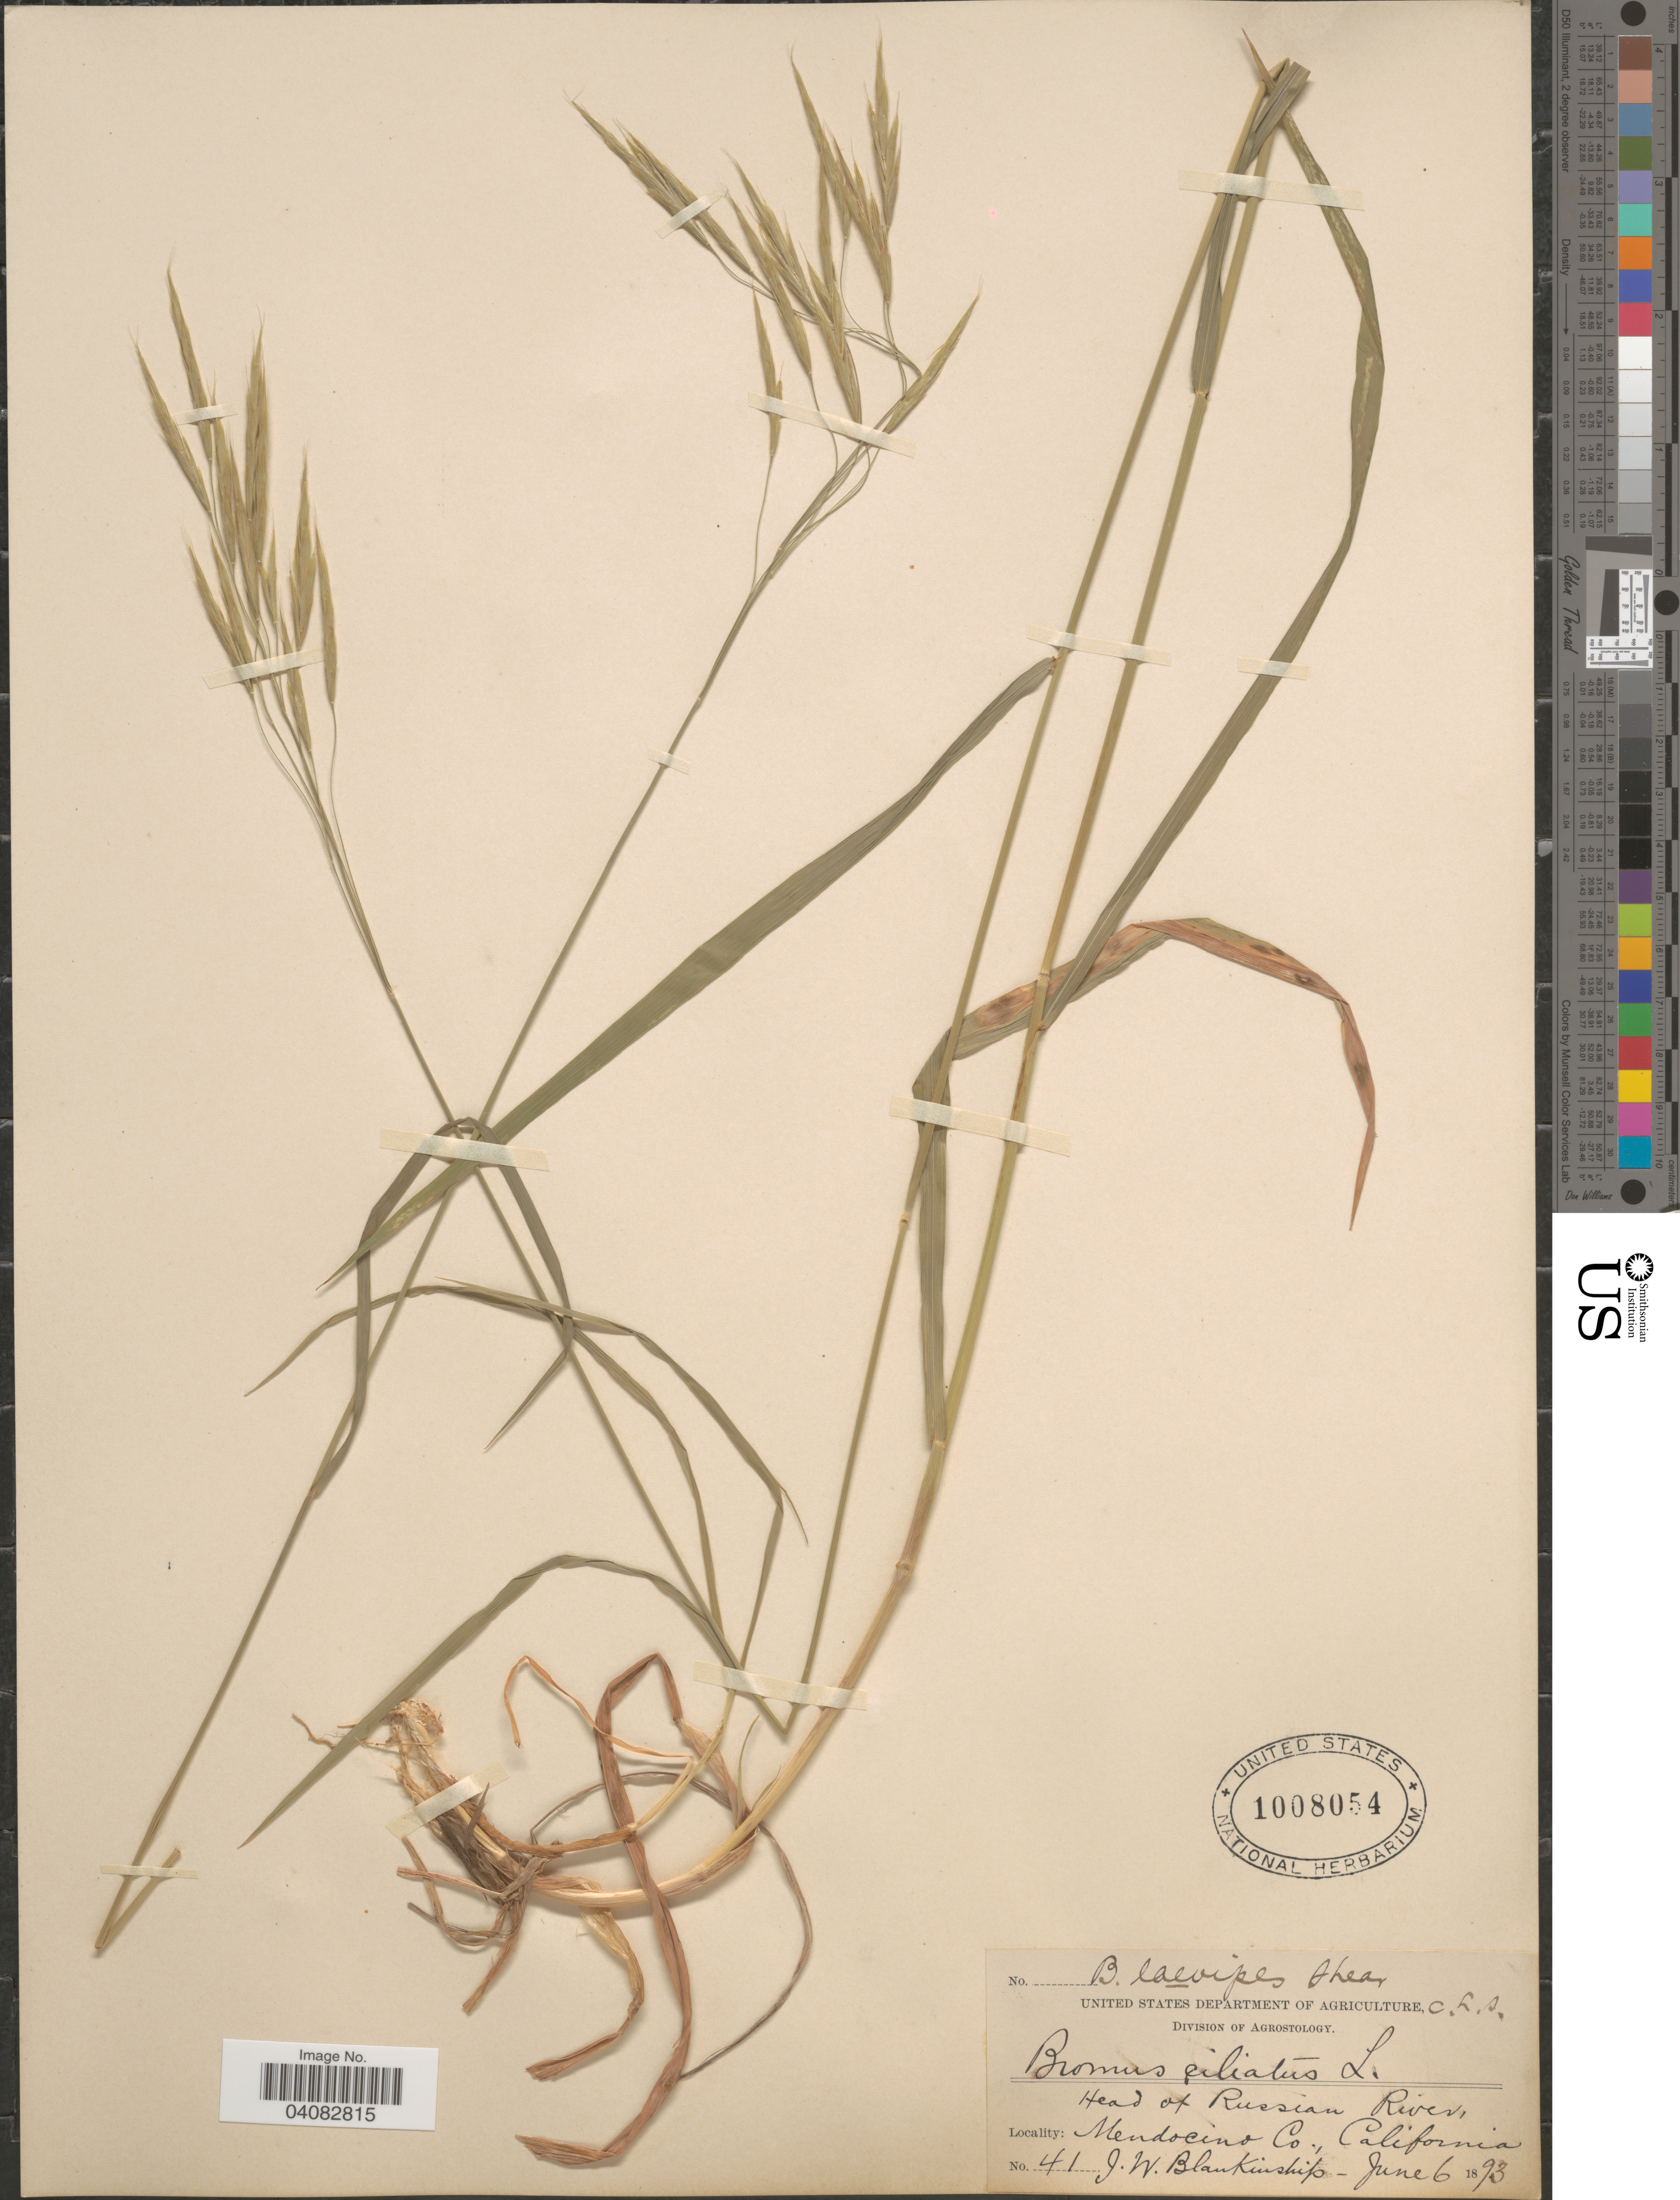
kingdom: Plantae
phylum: Tracheophyta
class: Liliopsida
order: Poales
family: Poaceae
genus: Bromus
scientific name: Bromus laevipes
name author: Shear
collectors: J. W. Blankinship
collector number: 41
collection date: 1893-06-06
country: United States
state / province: California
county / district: Mendocino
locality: Head of Russian River, Mendocino Co.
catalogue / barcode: US 1008054